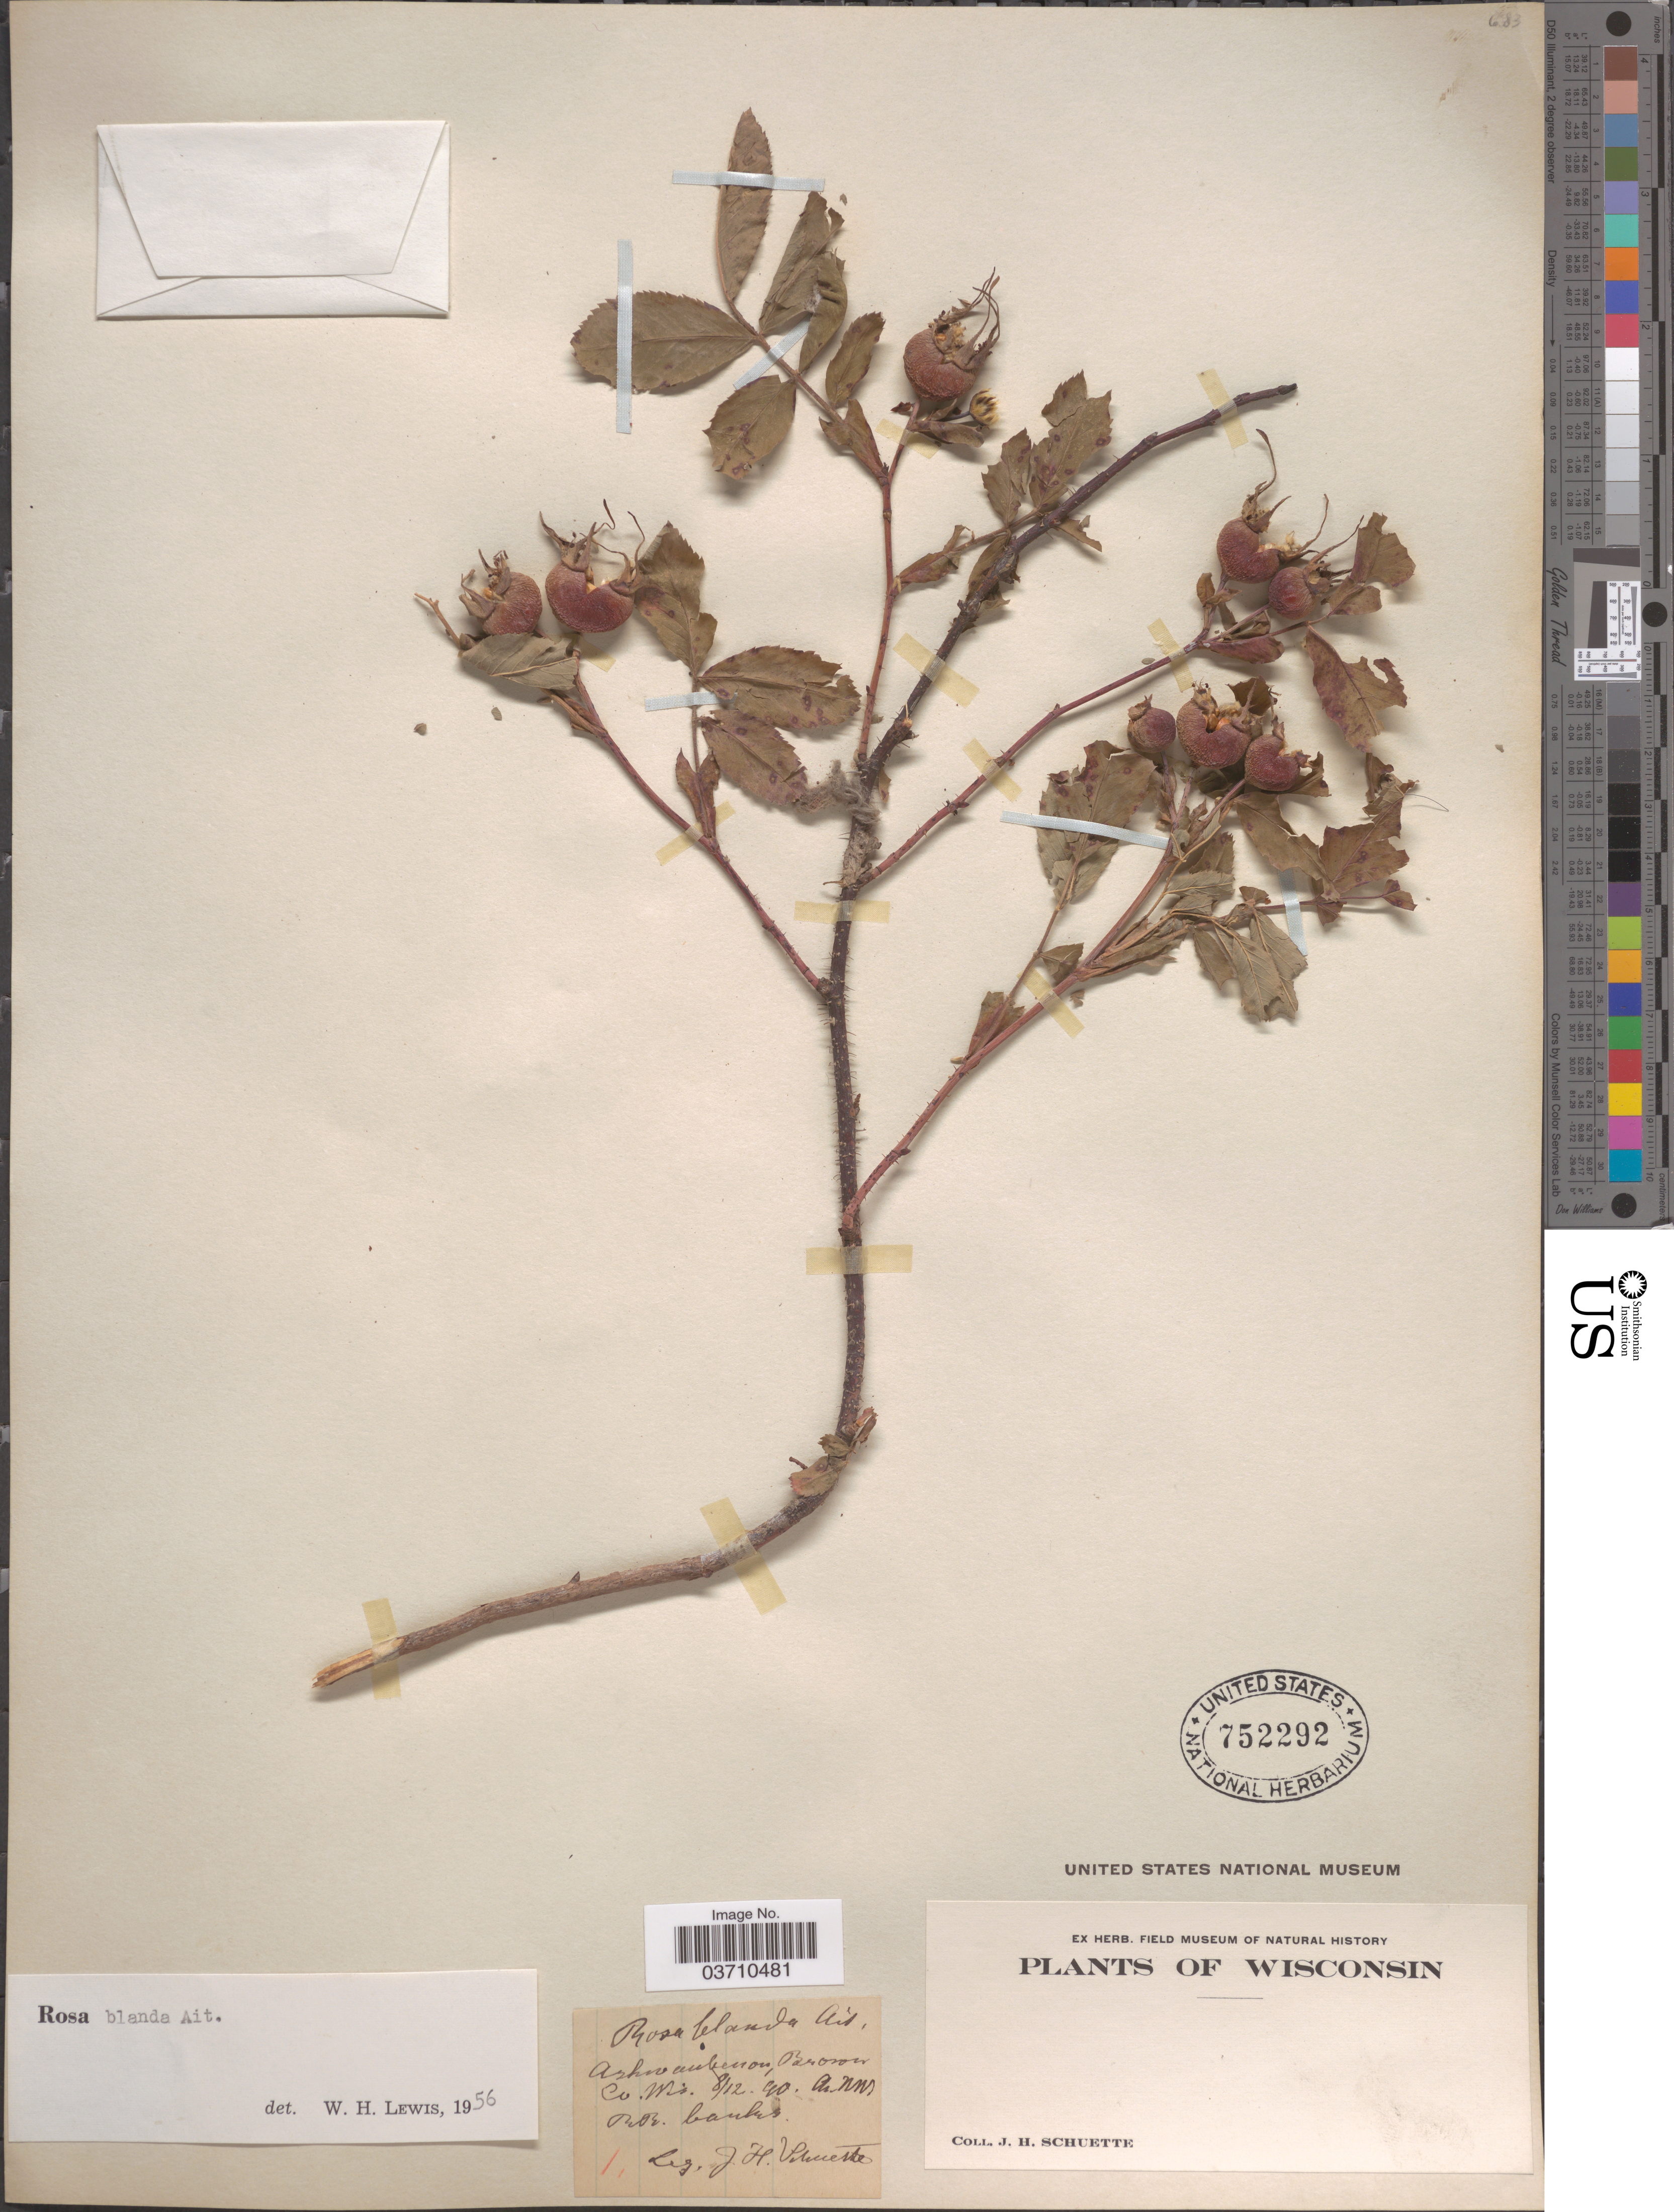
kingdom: Plantae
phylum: Tracheophyta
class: Magnoliopsida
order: Rosales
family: Rosaceae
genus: Rosa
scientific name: Rosa blanda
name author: Aiton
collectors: J. H. Schuette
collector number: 1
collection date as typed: Transcribed d/m/y: 12/8/90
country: United States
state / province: Wisconsin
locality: Ashwaubenon, Brown Co.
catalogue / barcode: US 752292